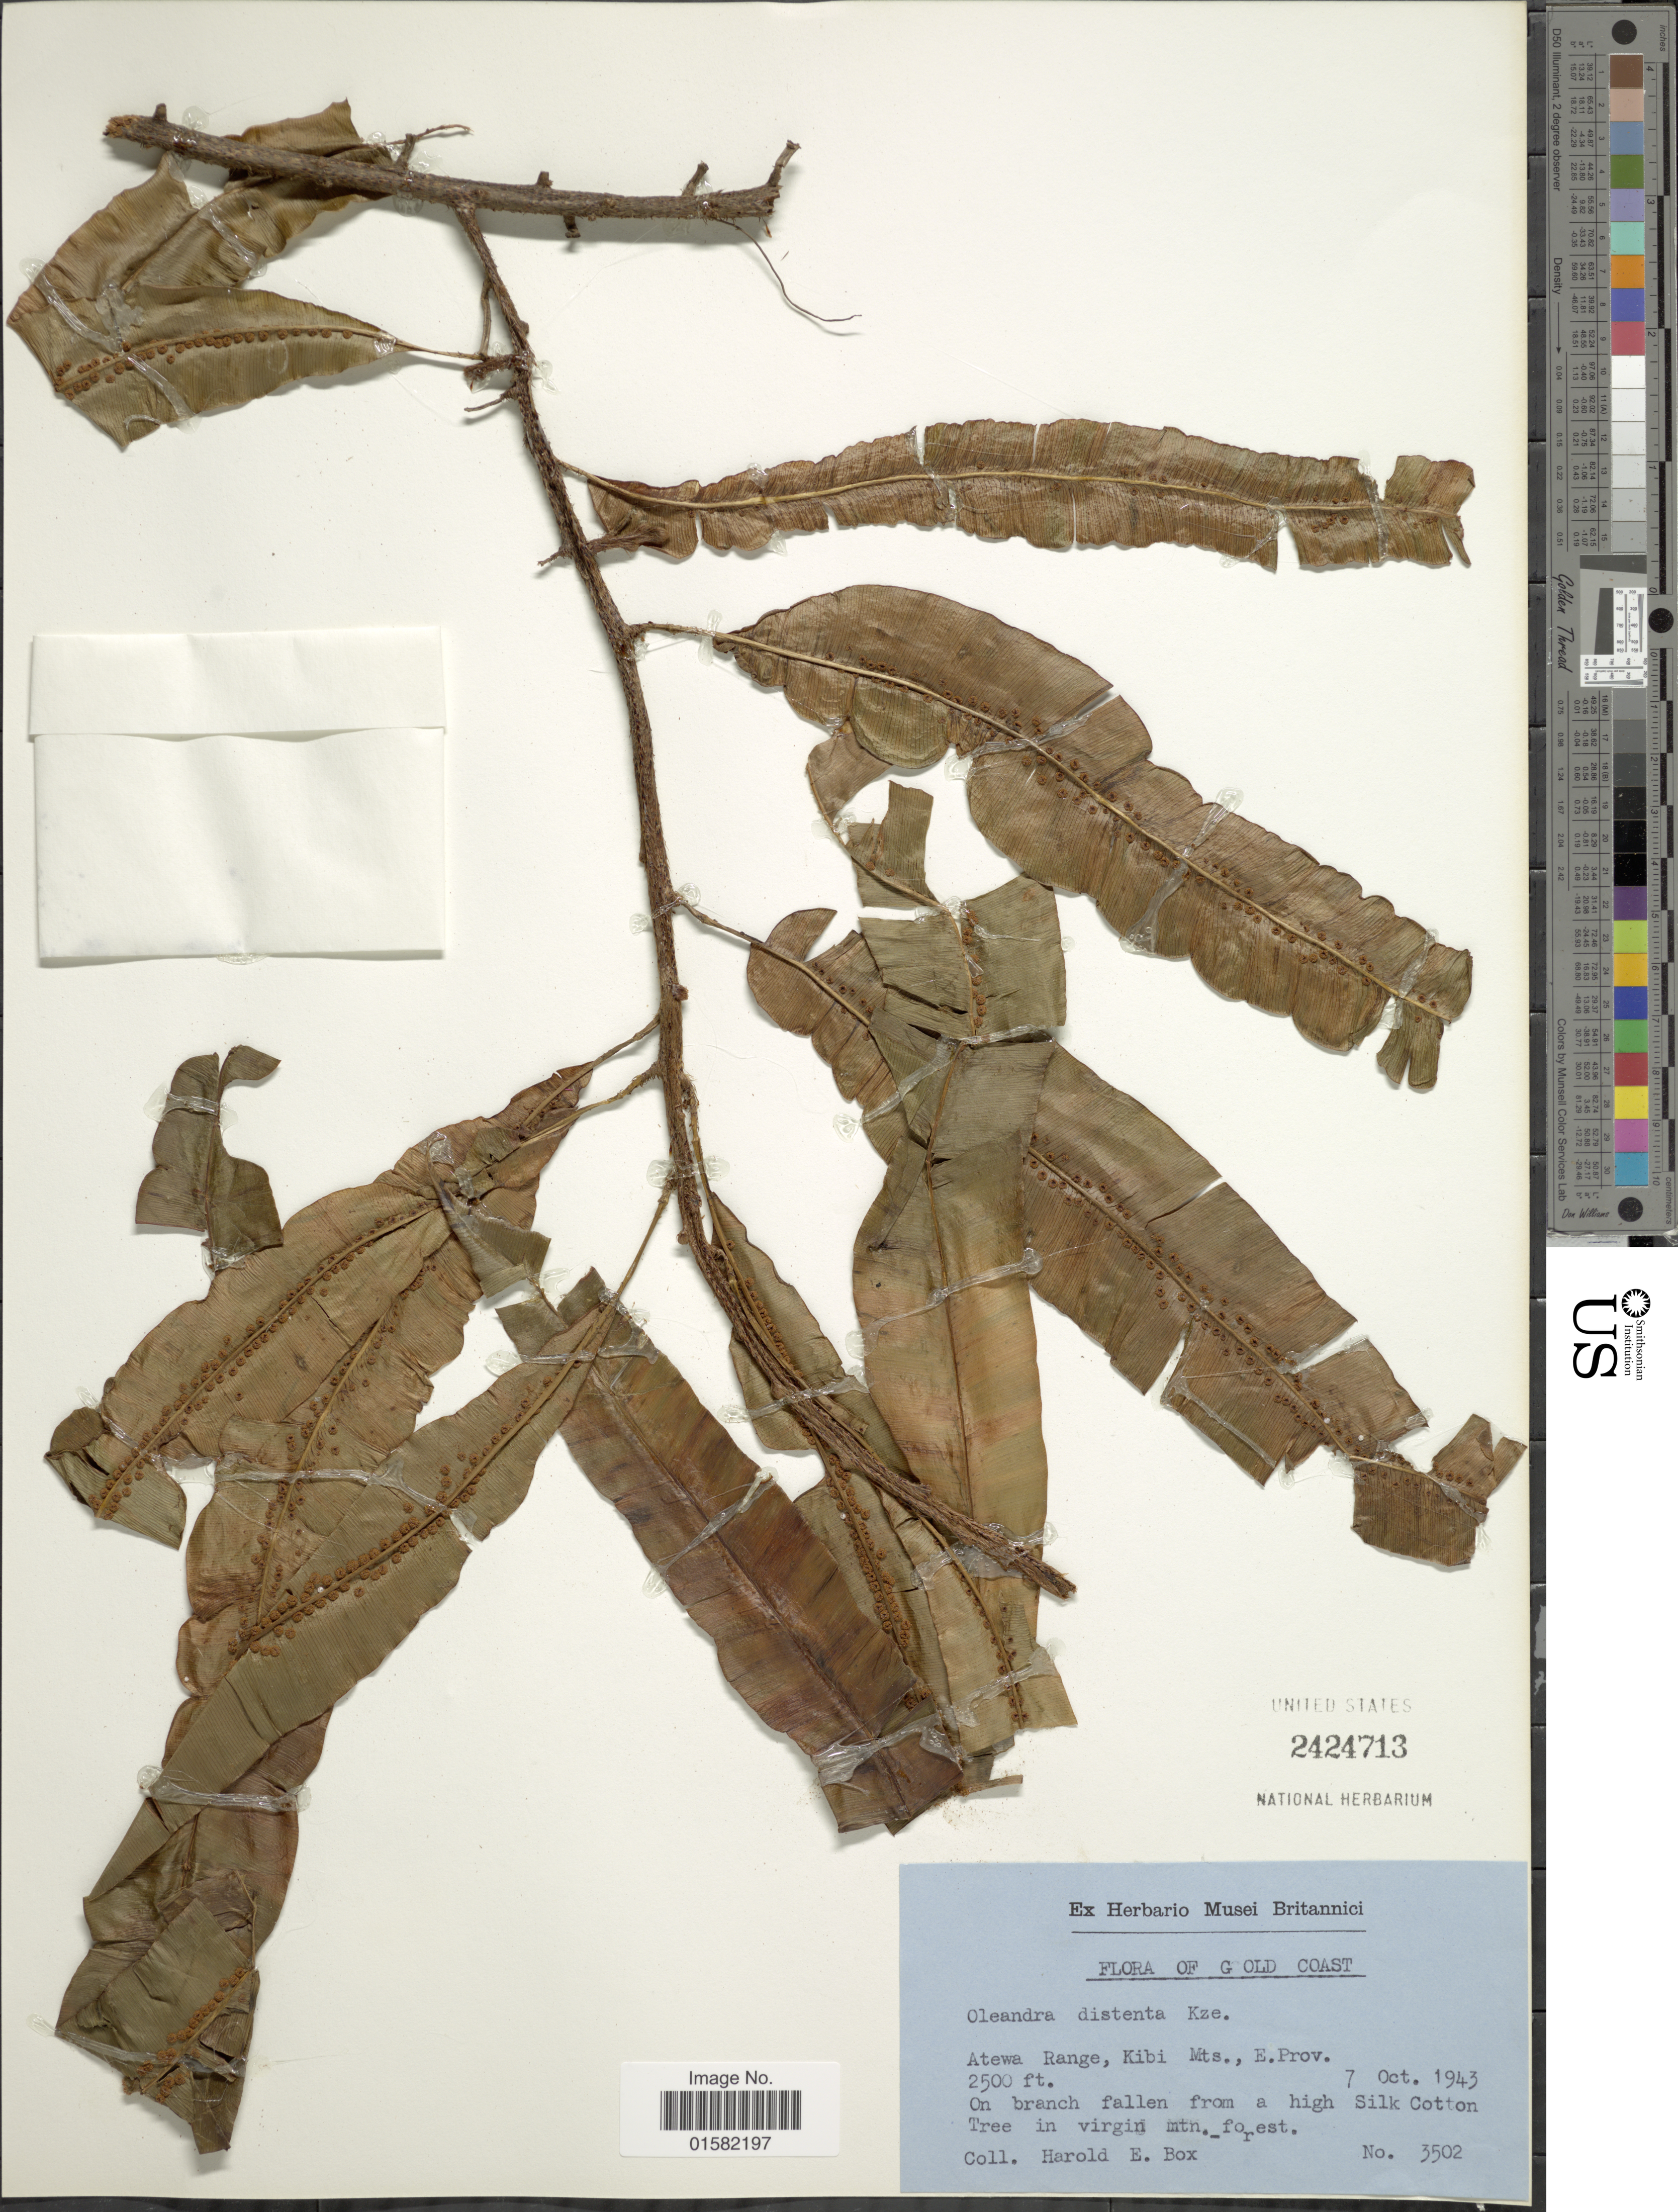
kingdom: Plantae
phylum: Tracheophyta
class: Polypodiopsida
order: Polypodiales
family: Oleandraceae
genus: Oleandra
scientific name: Oleandra articulata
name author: (Sw.) C. Presl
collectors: H. E. Box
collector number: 3502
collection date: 1943-10-07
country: Ghana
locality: Gold Coast, Atew Range, Kibi Mts., E. prov.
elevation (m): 762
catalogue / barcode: US 2424713